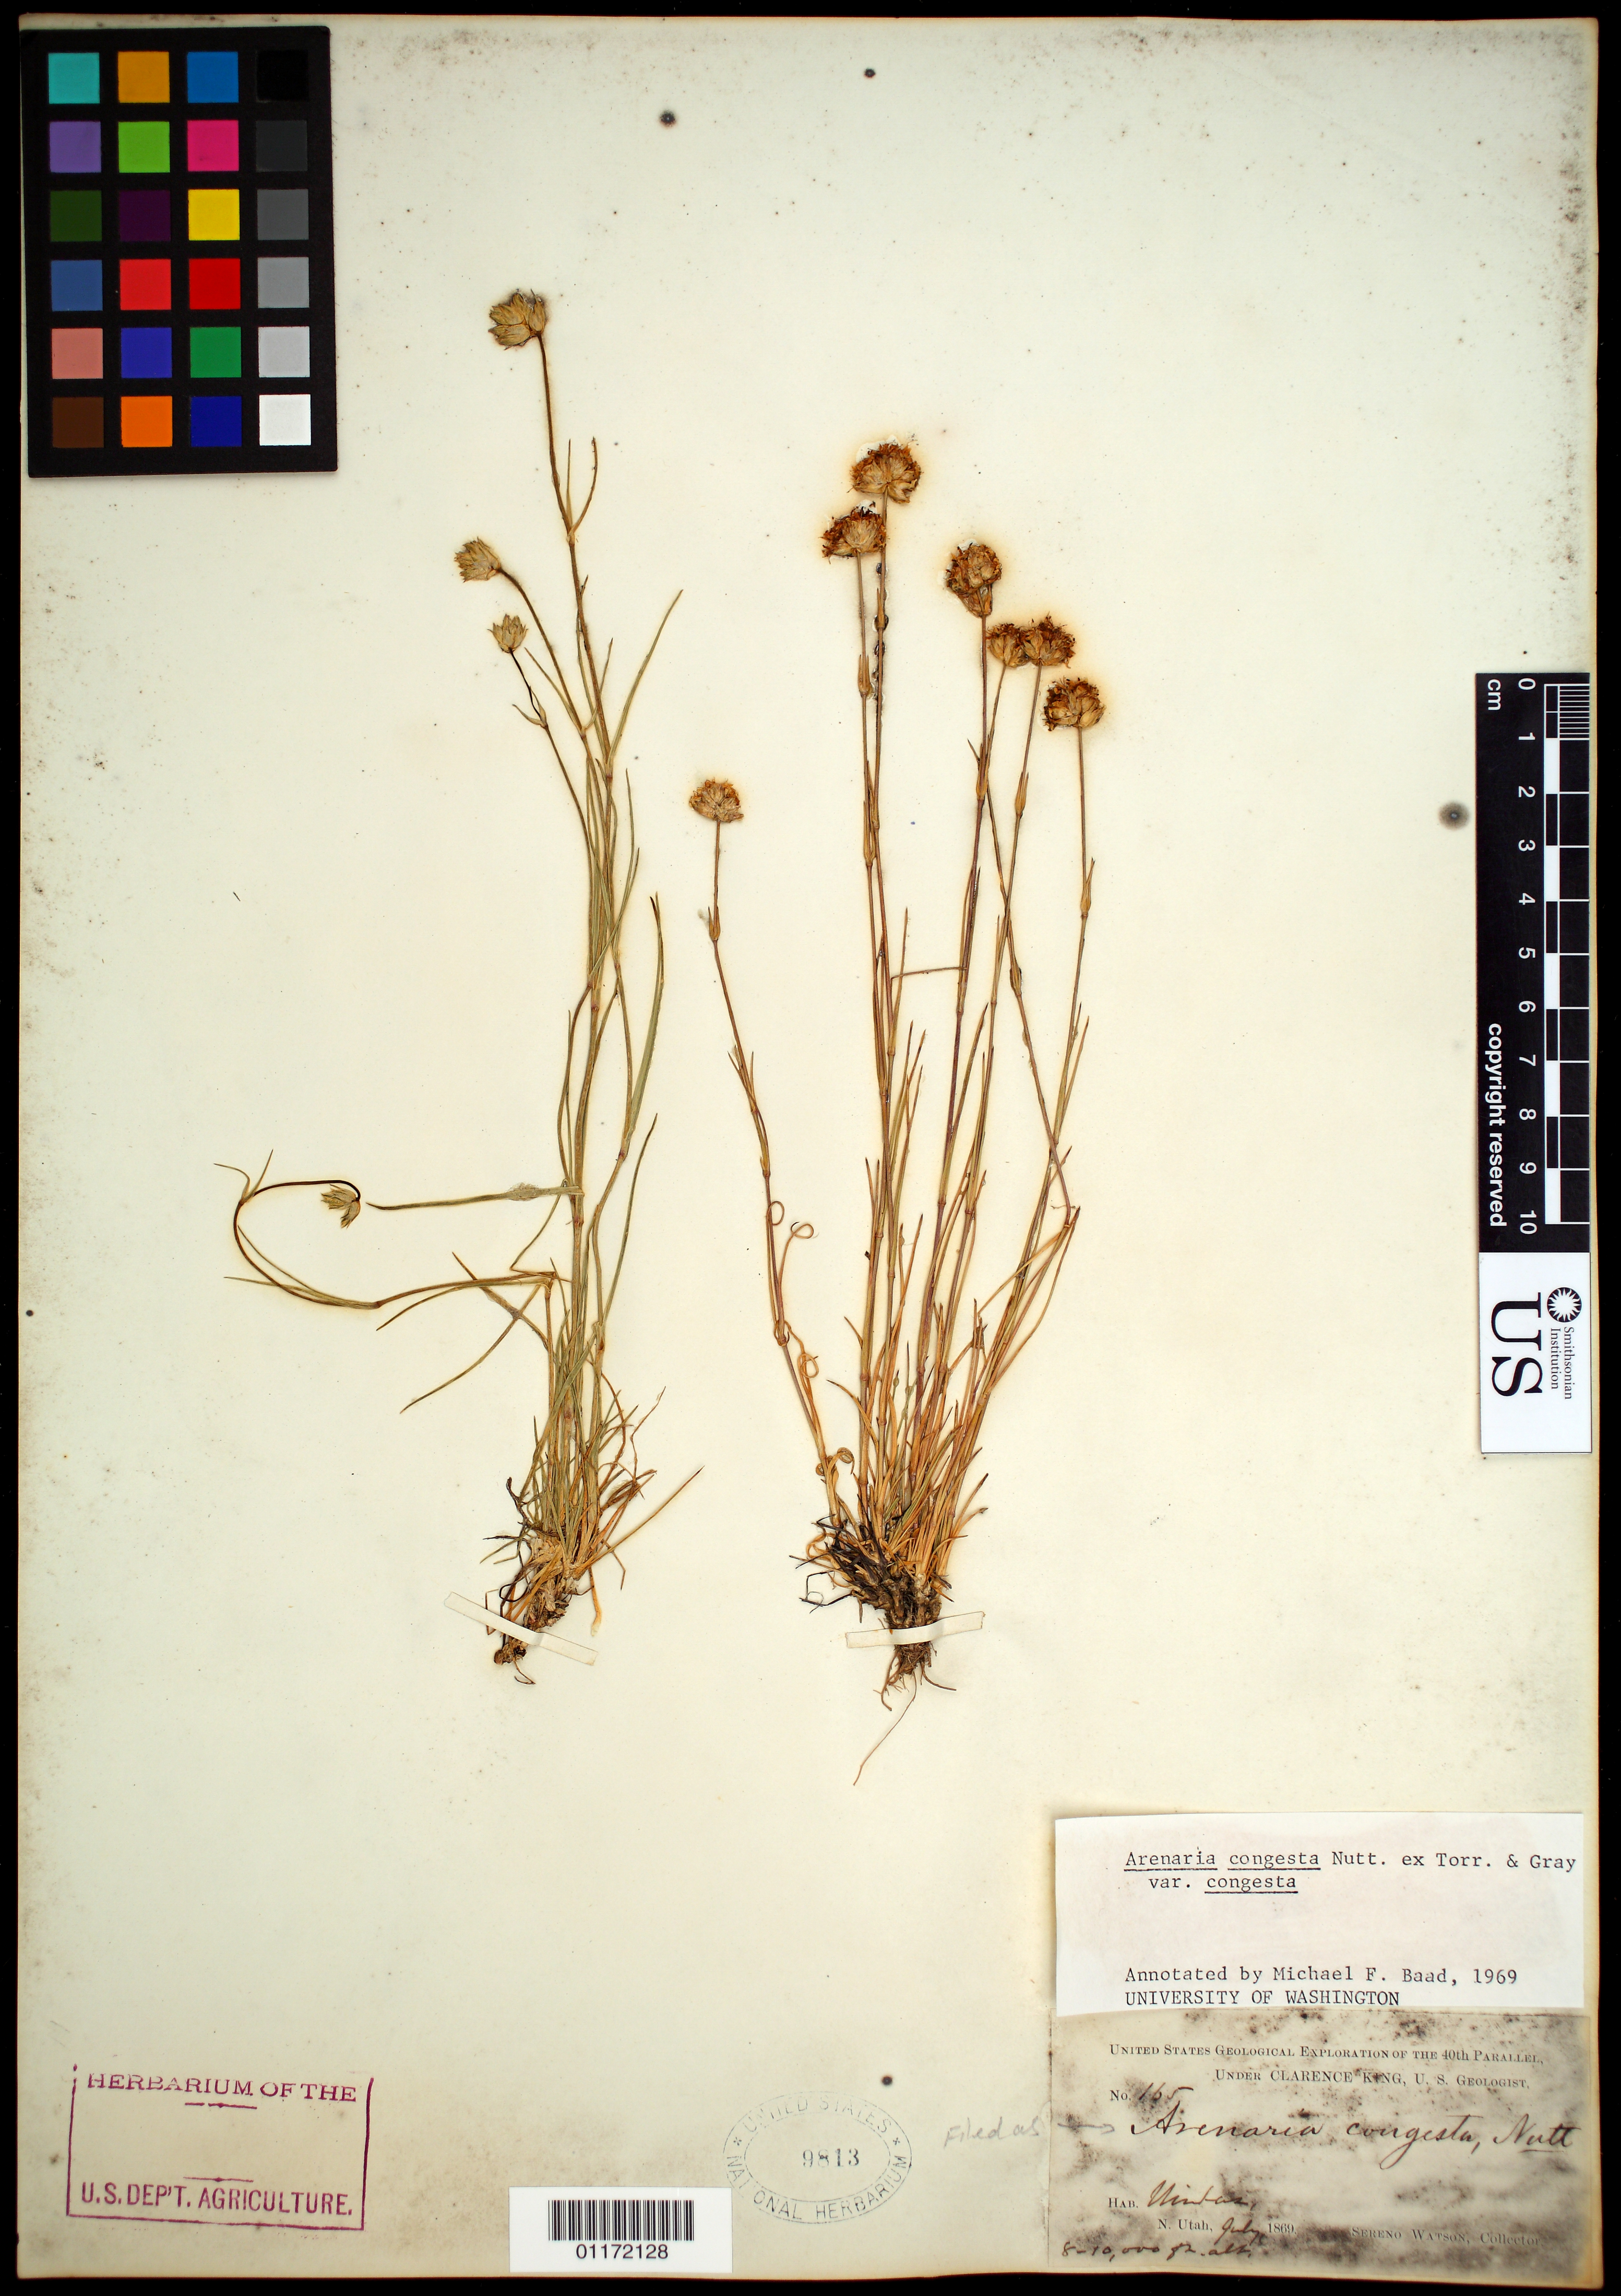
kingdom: Plantae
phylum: Tracheophyta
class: Magnoliopsida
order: Caryophyllales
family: Caryophyllaceae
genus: Eremogone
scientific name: Eremogone congesta var. congesta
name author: (Nutt.) Ikonn.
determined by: Strong, Mark T., (BOT), Smithsonian Institution - National Museum of Natural History (UNITED STATES)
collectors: S. Watson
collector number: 165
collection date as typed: Jul 1869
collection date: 1869-07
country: United States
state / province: Utah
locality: Uintah, N. Utah.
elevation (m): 2438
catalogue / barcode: US 9813